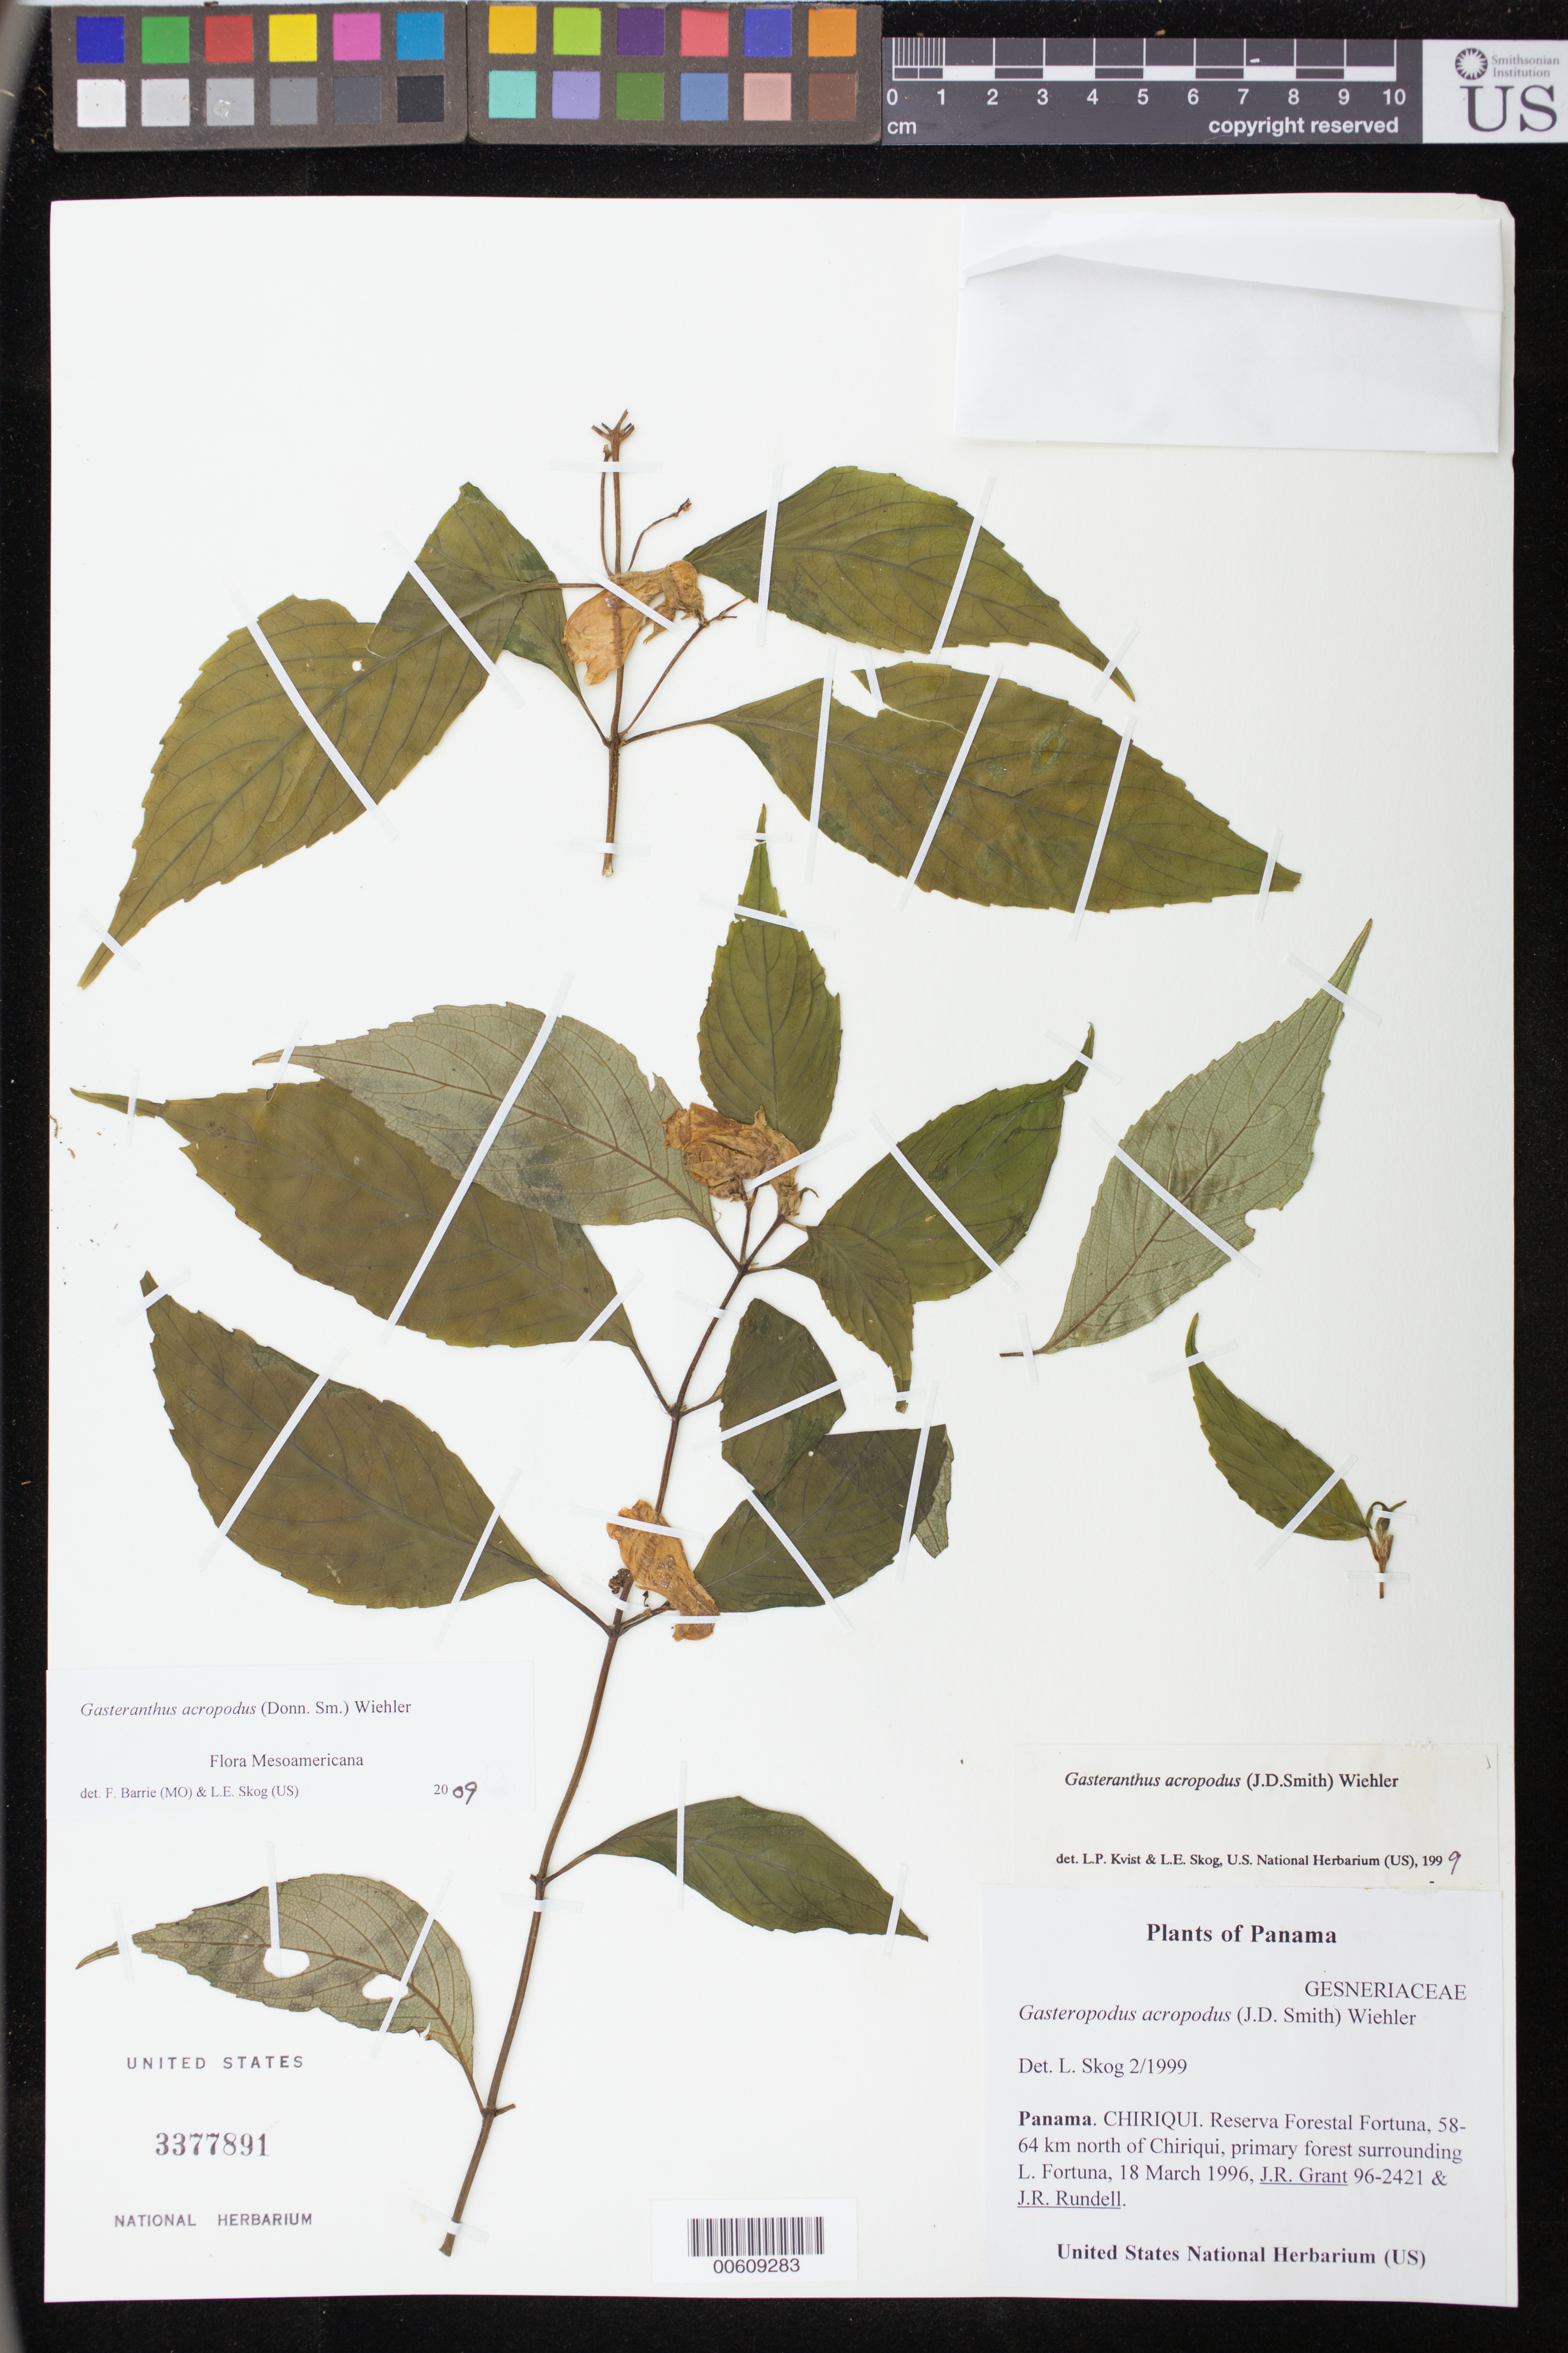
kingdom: Plantae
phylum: Tracheophyta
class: Magnoliopsida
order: Lamiales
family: Gesneriaceae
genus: Gasteranthus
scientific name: Gasteranthus acropodus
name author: (Donn. Sm.) Wiehler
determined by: Skog, Laurence E.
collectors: J. R. Grant & J. R. Rundell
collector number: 962421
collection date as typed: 18 Mar 1996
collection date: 1996-03-18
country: Panama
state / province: Chiriquí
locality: Reserva Forestal Fortuna, 58-64 km N of Chiriqui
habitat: Primary forest surrounding L. Fortuna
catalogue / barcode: US 3377891